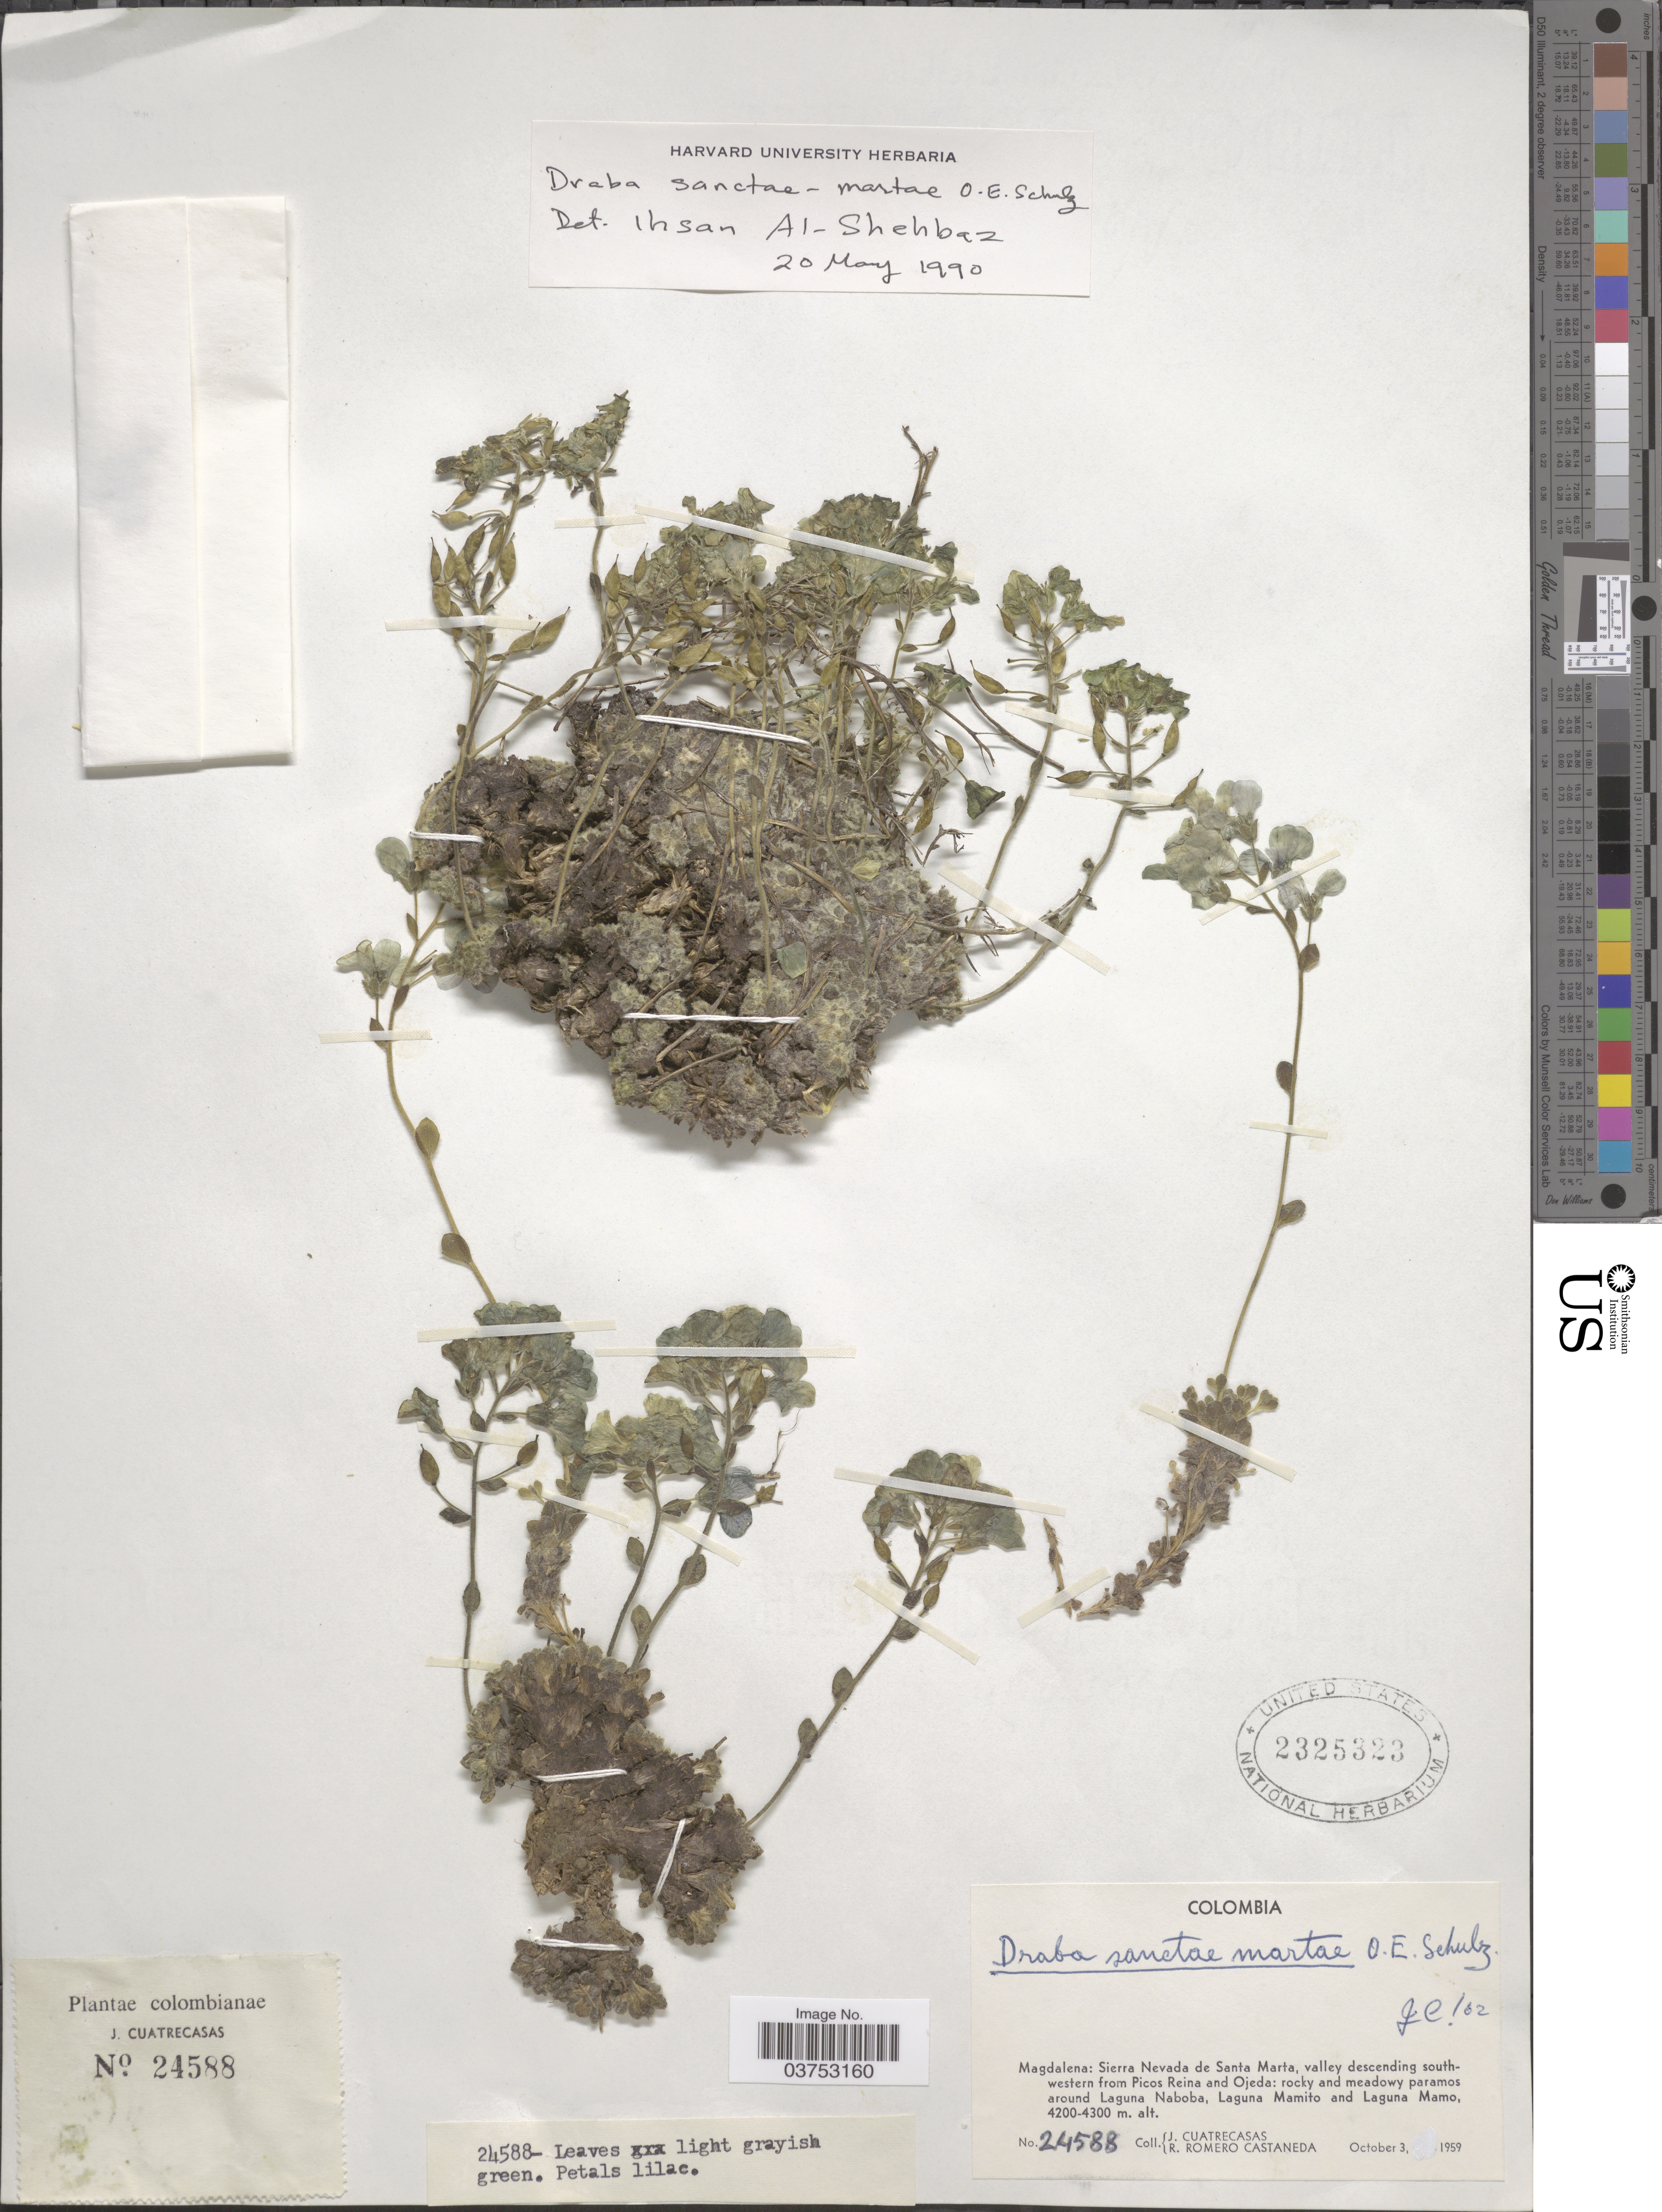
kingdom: Plantae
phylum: Tracheophyta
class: Magnoliopsida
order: Brassicales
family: Brassicaceae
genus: Draba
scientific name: Draba sanctae-martae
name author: O.E. Schulz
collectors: J. Cuatrecasas & R. Romero Castañeda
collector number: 24588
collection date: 1959-10-03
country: Colombia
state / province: Magdalena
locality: Sierra Nevada de Santa Marta, valley descending southwestern from Picos Reina and Ojeda: rocky and meadowy paramos around Laguna Naboba, Laguna Mamito and Laguna Mamo.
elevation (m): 4200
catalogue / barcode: US 2325323